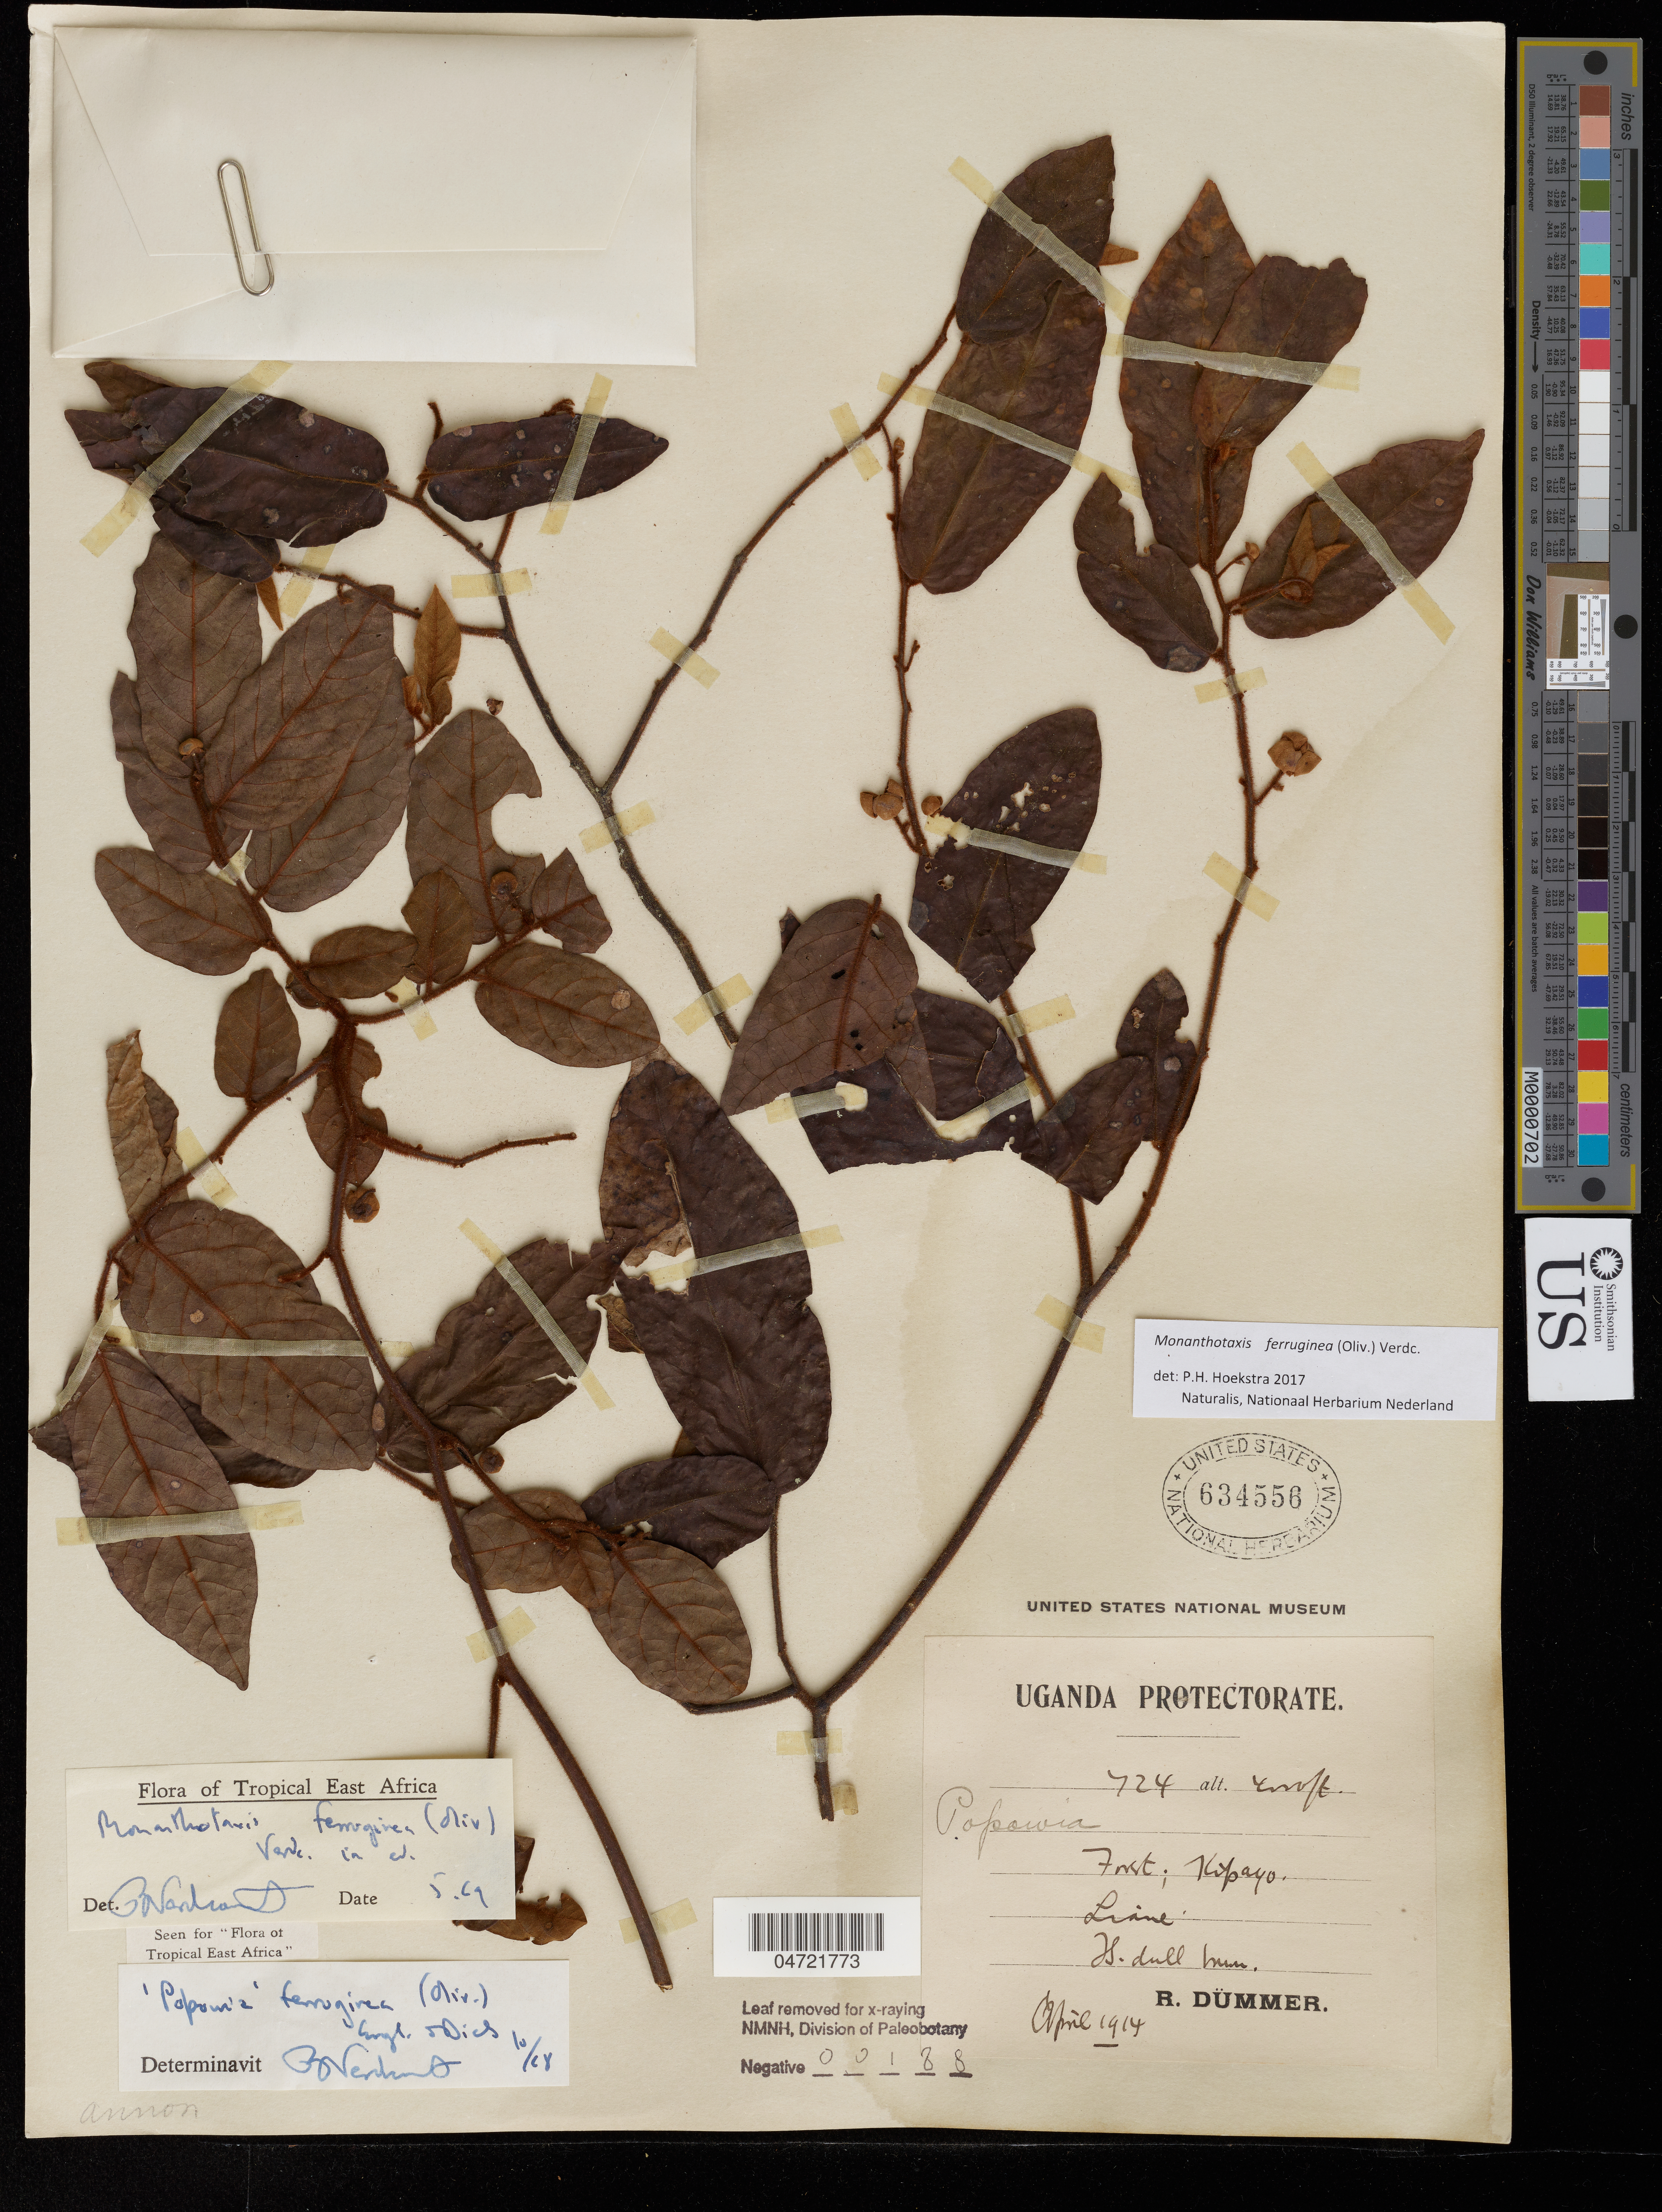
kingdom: Plantae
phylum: Tracheophyta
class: Magnoliopsida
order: Magnoliales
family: Annonaceae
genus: Monanthotaxis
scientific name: Monanthotaxis ferruginea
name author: (Oliv.) Verdc.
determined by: Hoekstra, P. H.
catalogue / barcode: US 634556